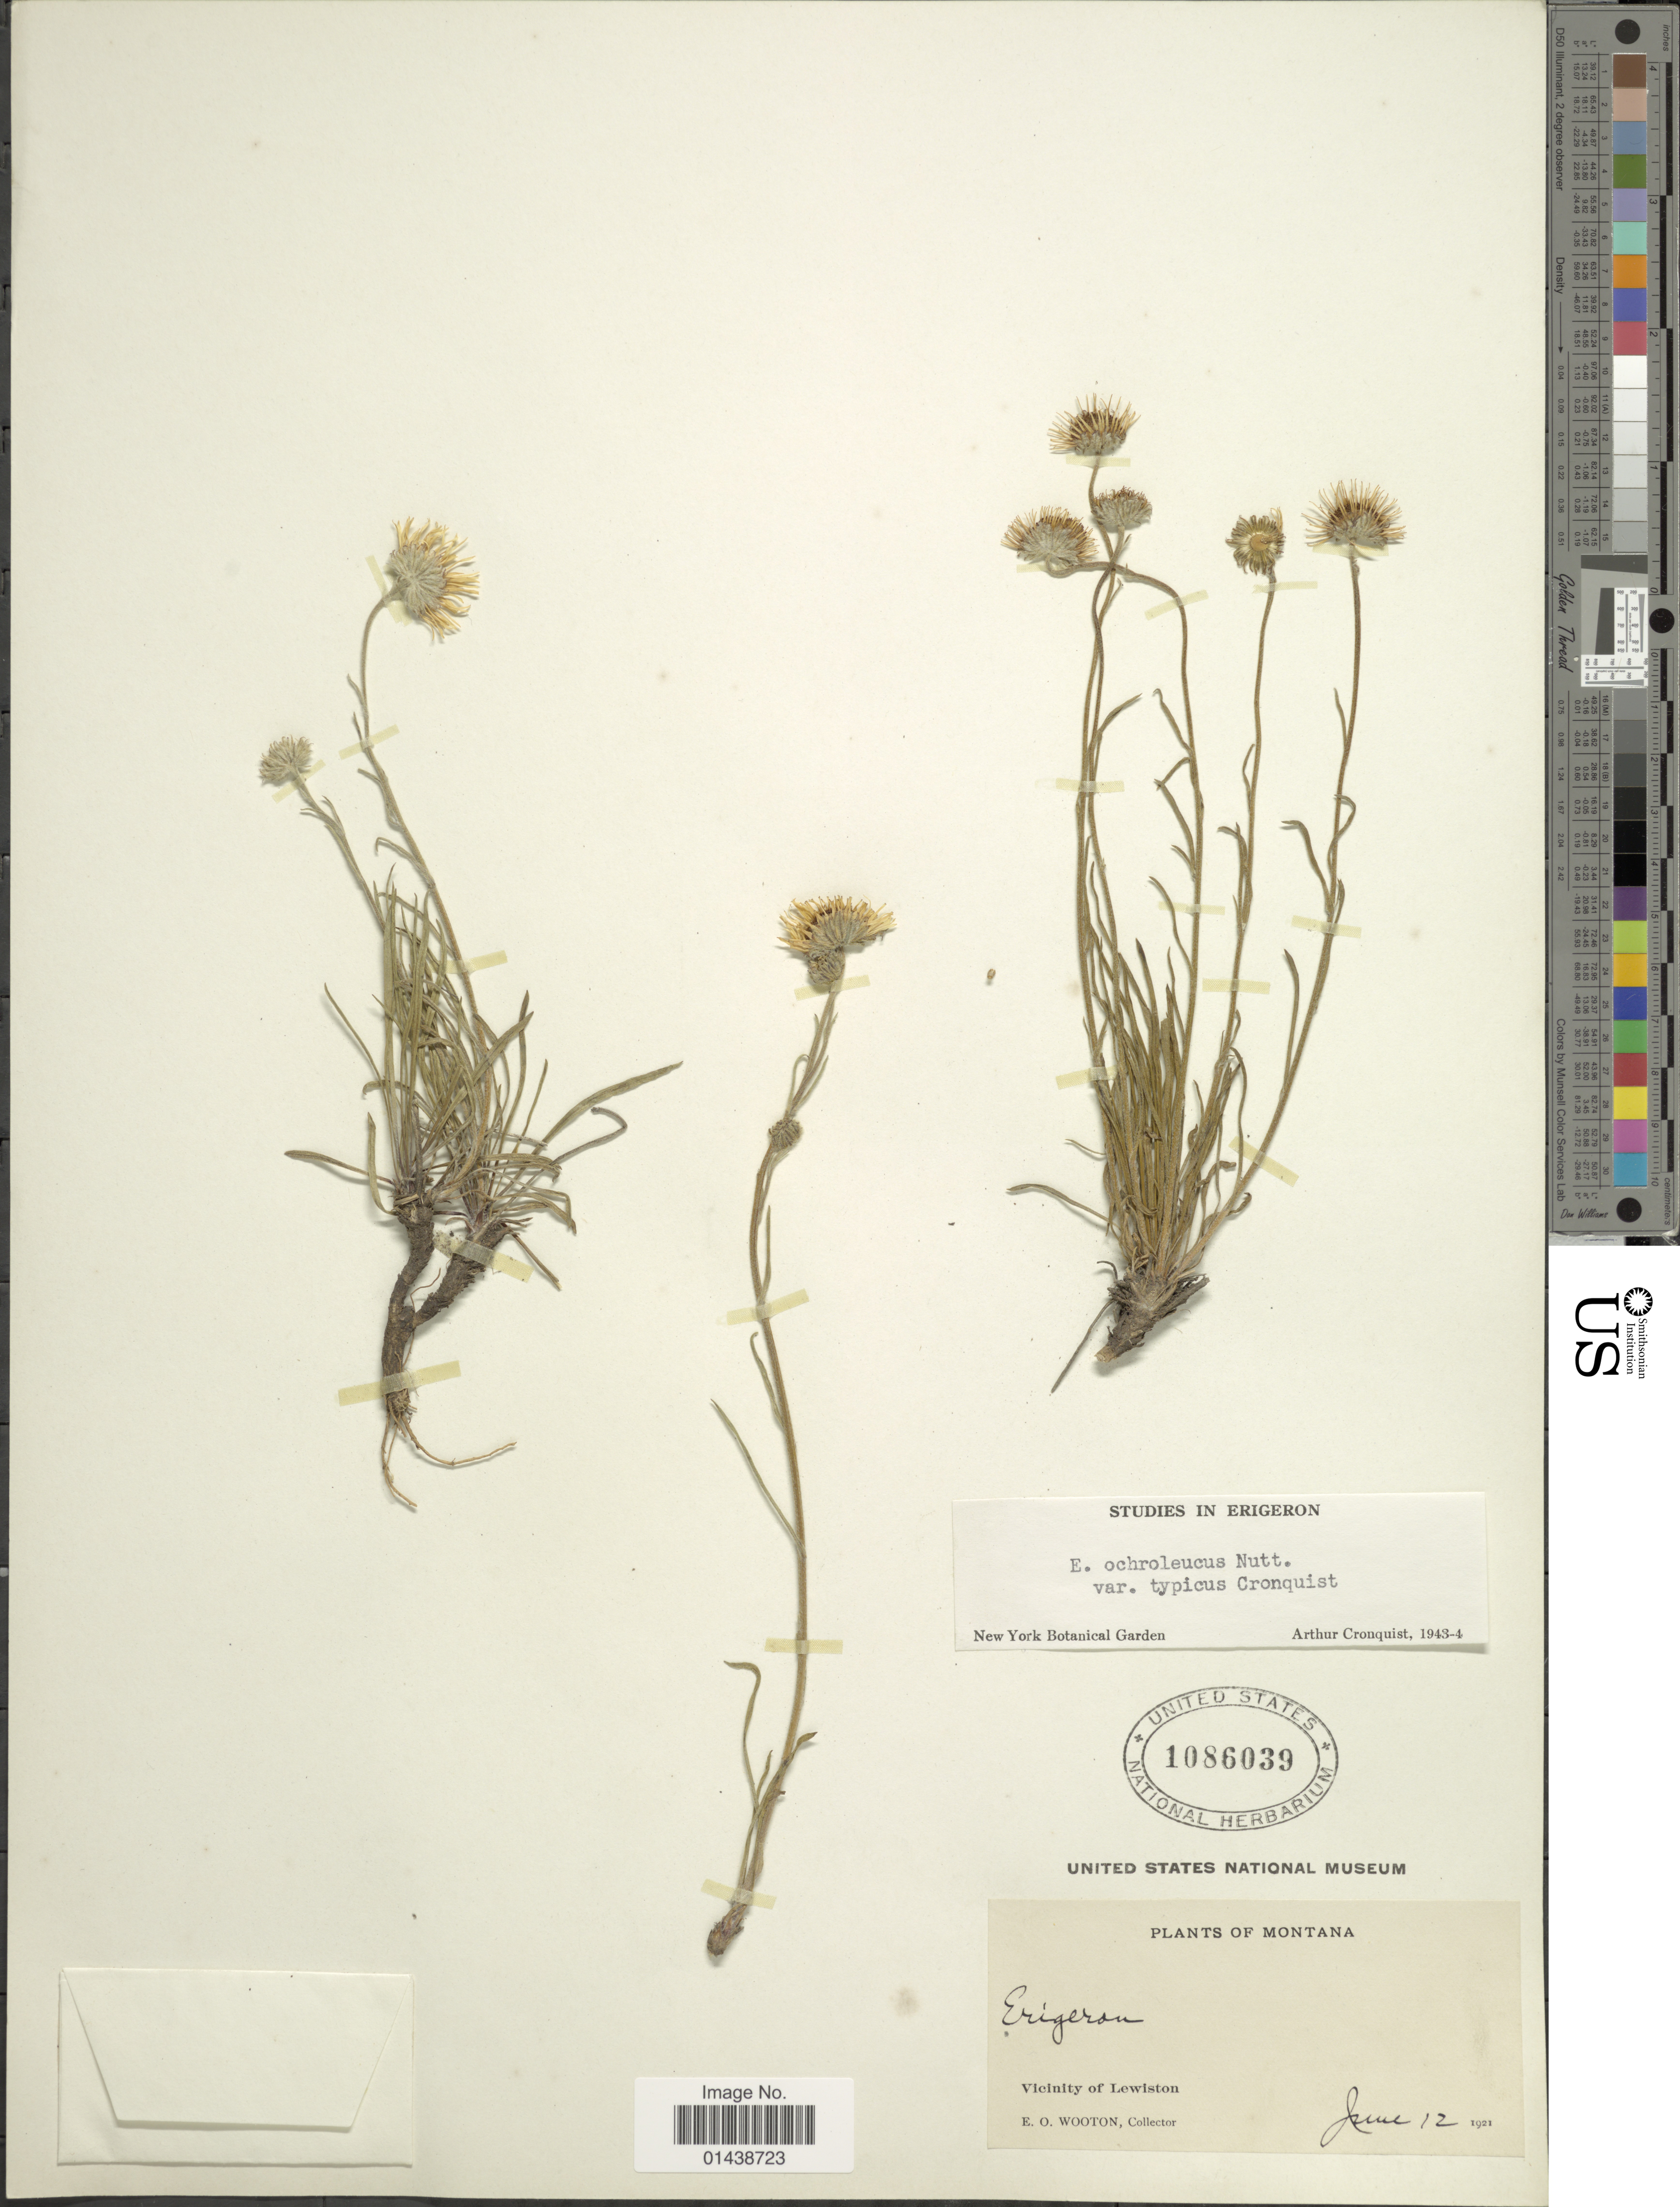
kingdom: Plantae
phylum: Tracheophyta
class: Magnoliopsida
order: Asterales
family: Asteraceae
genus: Erigeron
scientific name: Erigeron ochroleucus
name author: Nutt.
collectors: E. O. Wooton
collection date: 1921-06-12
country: United States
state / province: Montana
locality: Vicinity of Lewiston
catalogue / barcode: US 1086039